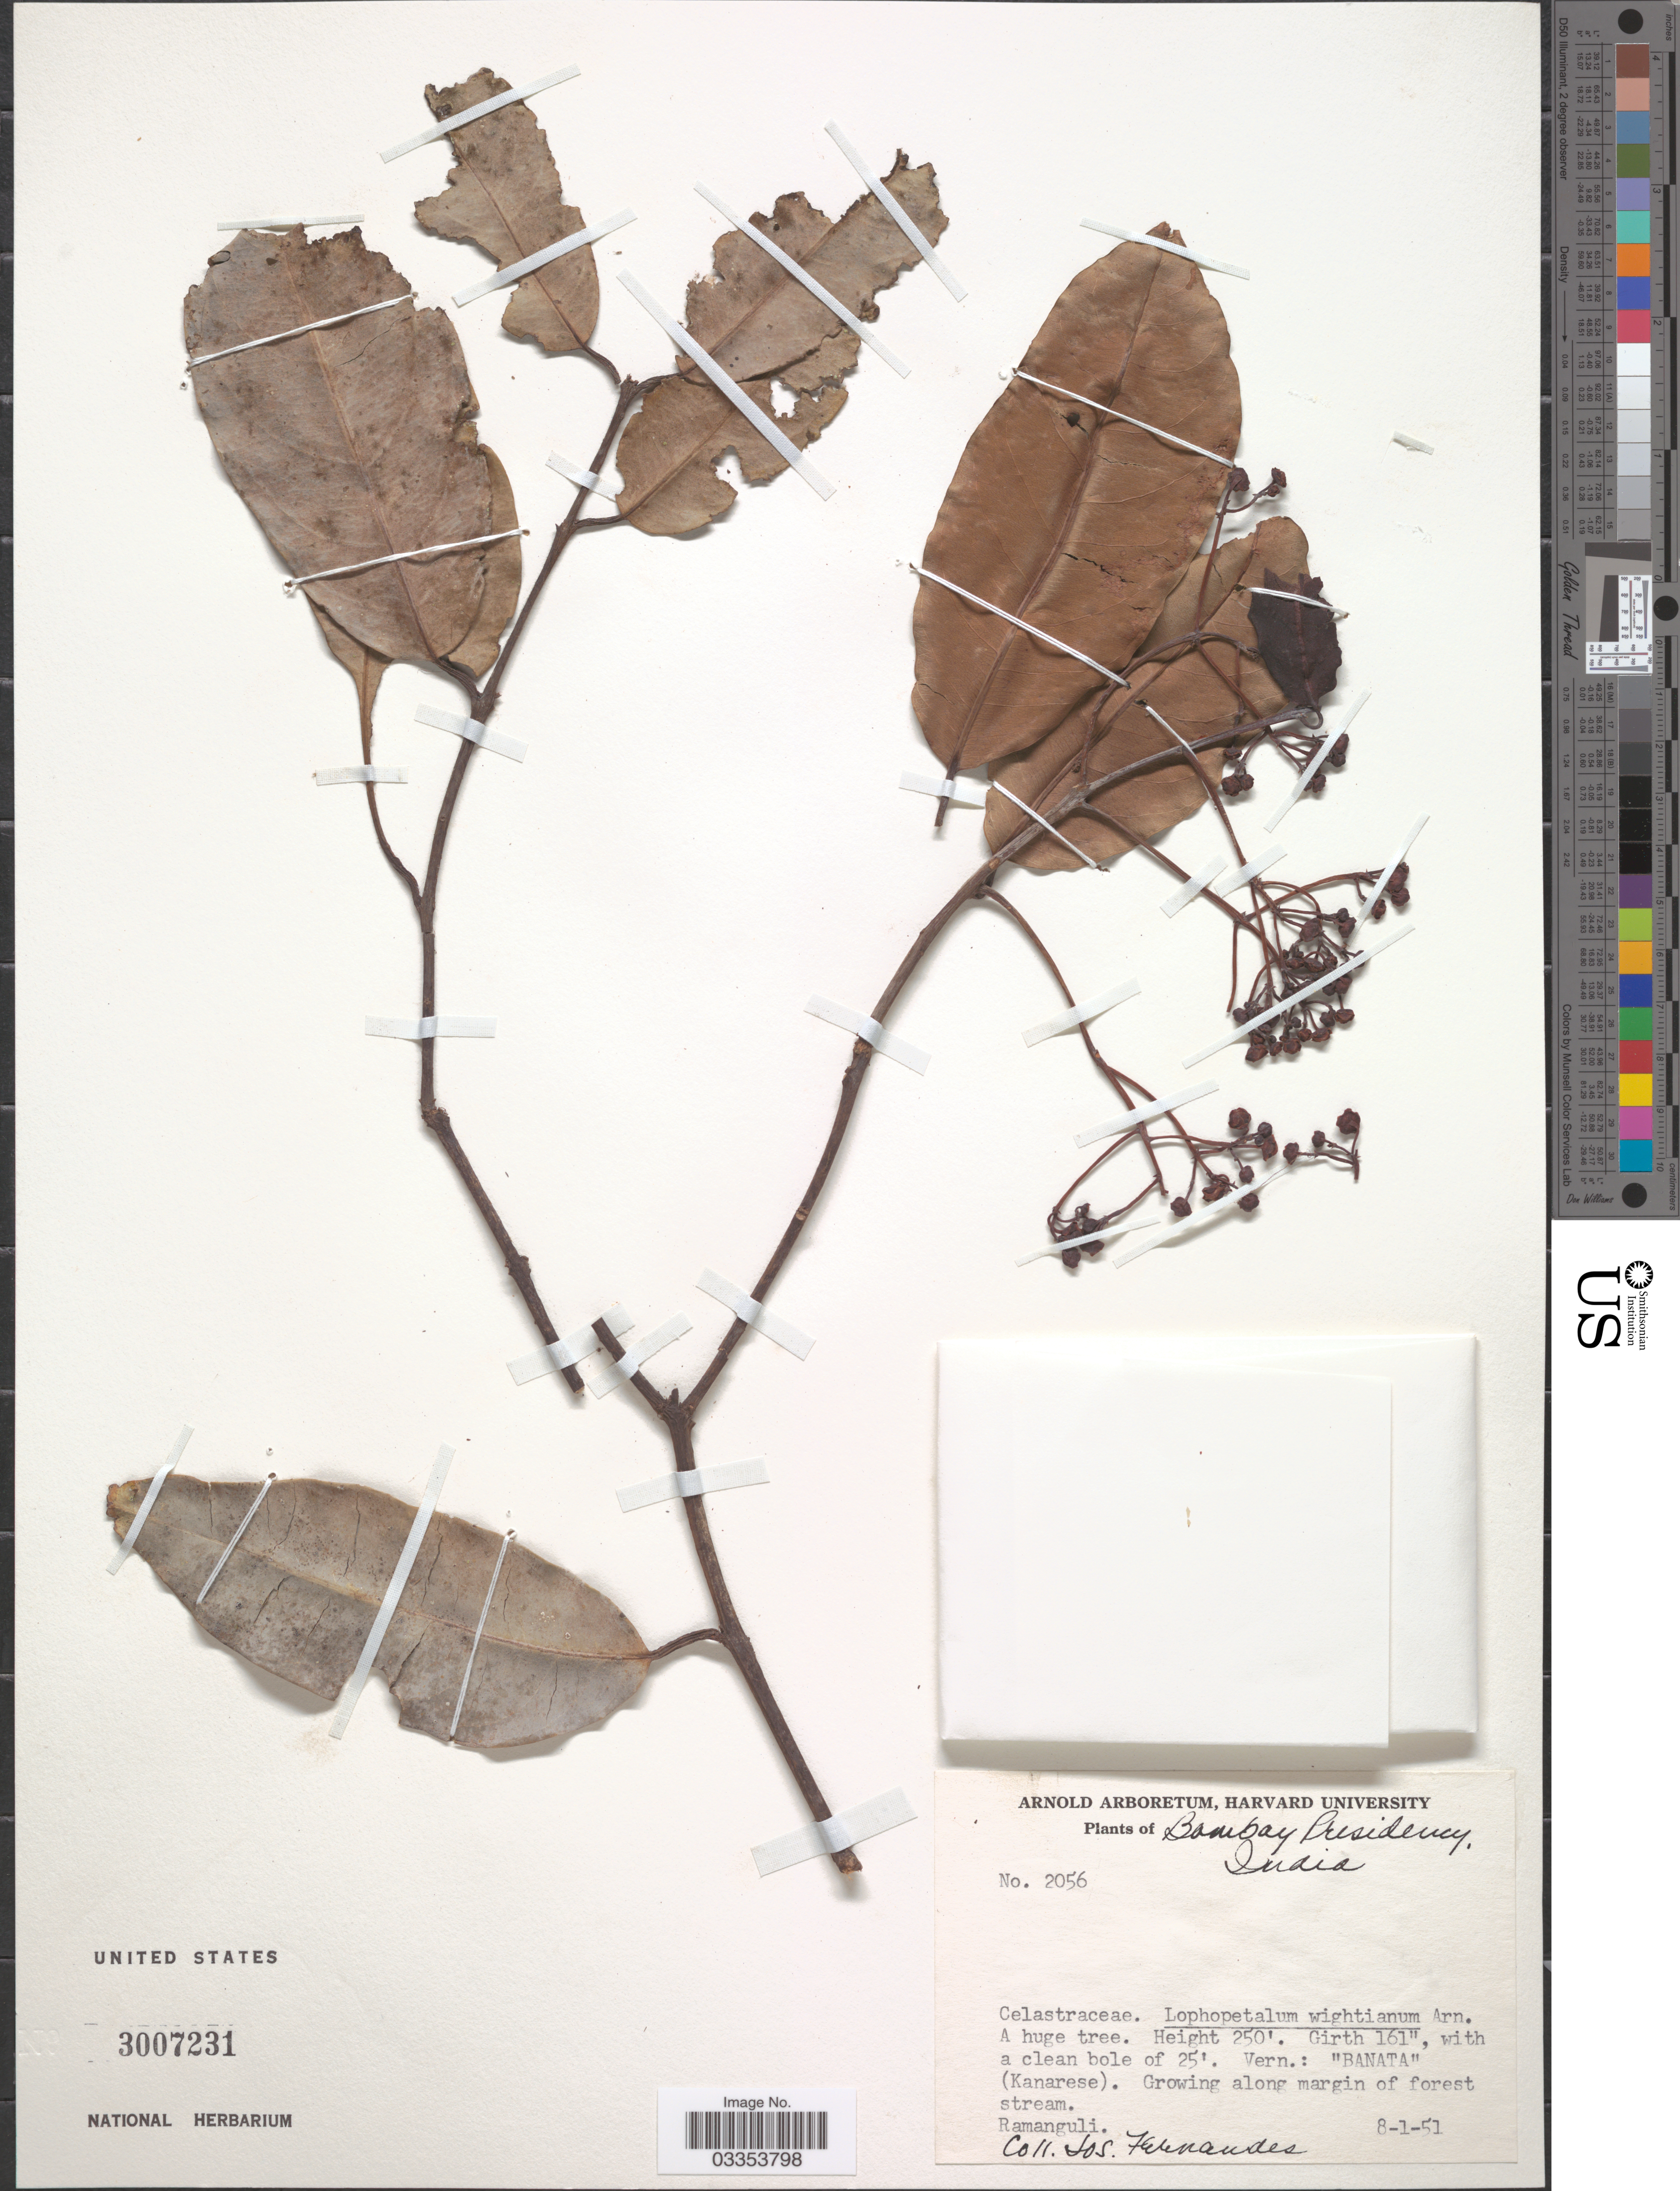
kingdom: Plantae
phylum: Tracheophyta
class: Magnoliopsida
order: Celastrales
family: Celastraceae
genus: Lophopetalum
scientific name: Lophopetalum wightianum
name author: Arn.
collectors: J. Fernandes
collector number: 2056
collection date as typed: Transcribed d/m/y: 8/1/51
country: India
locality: Bombay Presidency. Ramanguli.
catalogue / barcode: US 3007231